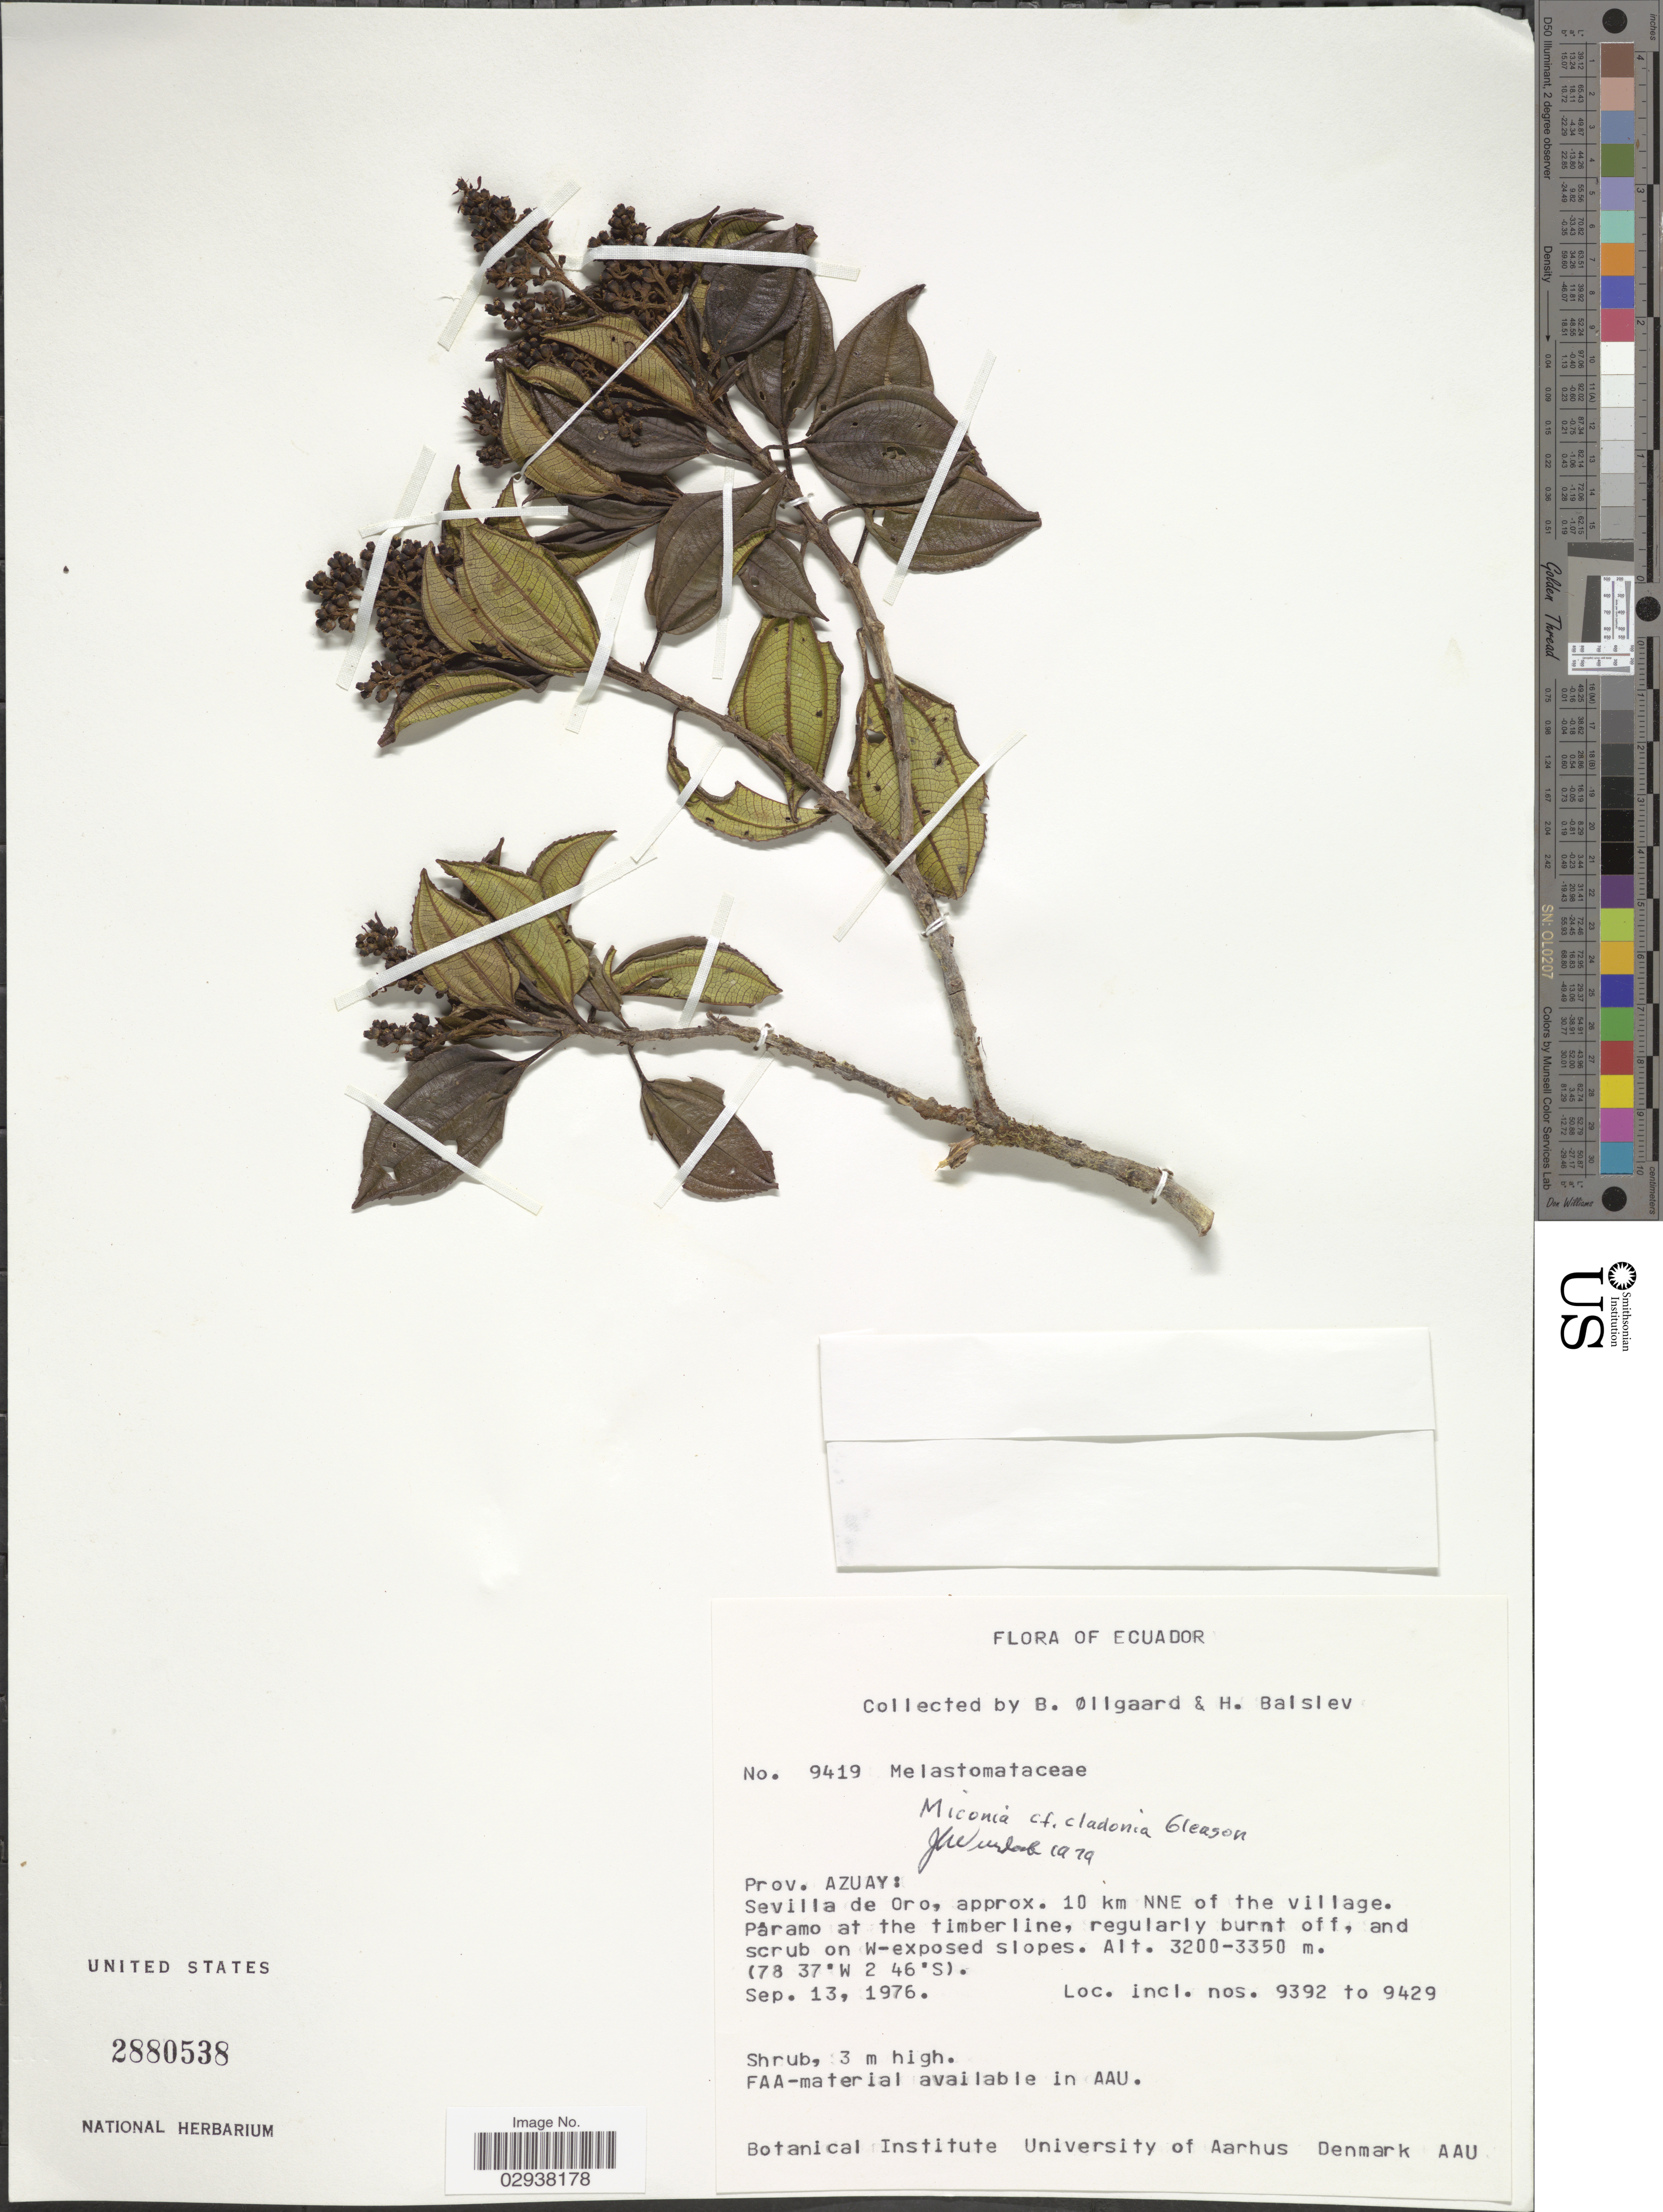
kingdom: Plantae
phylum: Tracheophyta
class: Magnoliopsida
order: Myrtales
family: Melastomataceae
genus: Miconia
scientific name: Miconia cladonia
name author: Gleason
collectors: B. Øllgaard & H. Balslev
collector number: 9419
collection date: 1976-09-13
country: Ecuador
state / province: Azuay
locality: Sevilla de Oro, approx. 10 km NNE of the village.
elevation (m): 3200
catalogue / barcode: US 2880538